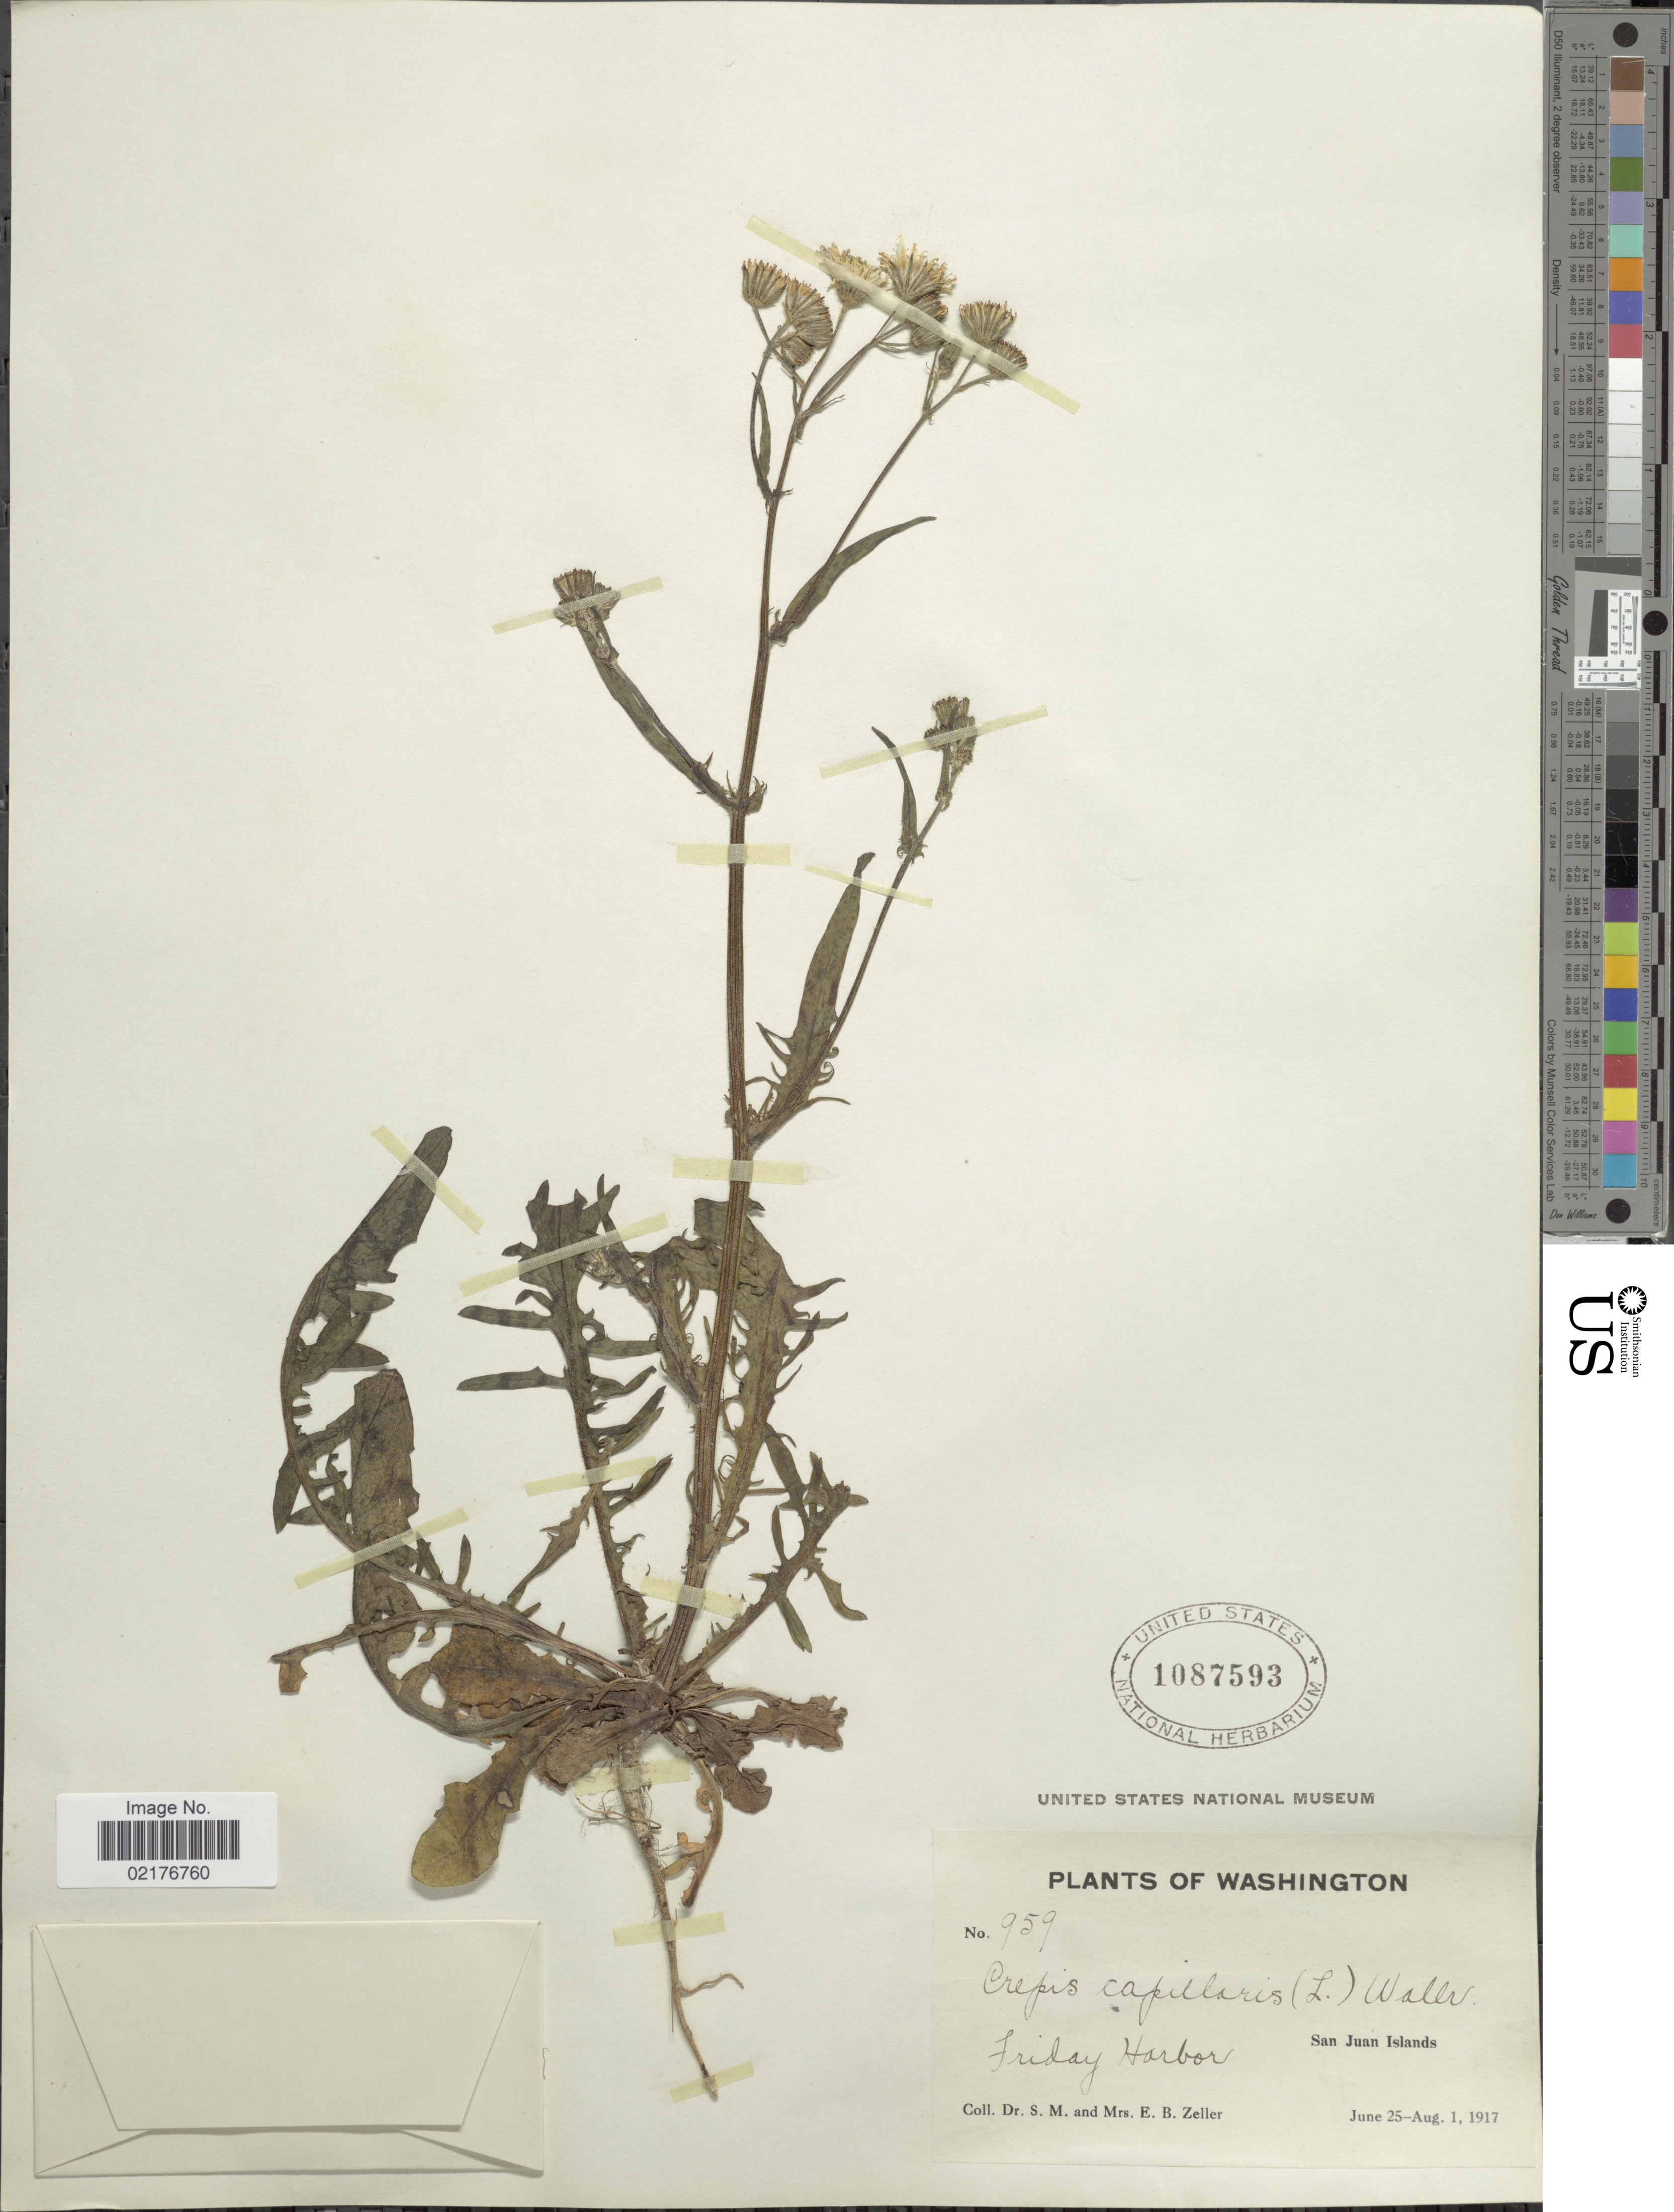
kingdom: Plantae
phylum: Tracheophyta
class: Magnoliopsida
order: Asterales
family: Asteraceae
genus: Crepis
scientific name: Crepis capillaris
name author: (L.) Wallr.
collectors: S. Zeller & E. Zeller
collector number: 959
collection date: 1917-06-25/1917-08-01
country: United States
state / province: Washington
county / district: San Juan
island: San Juan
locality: Friday Harbor, San Juan Islands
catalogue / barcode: US 1087593